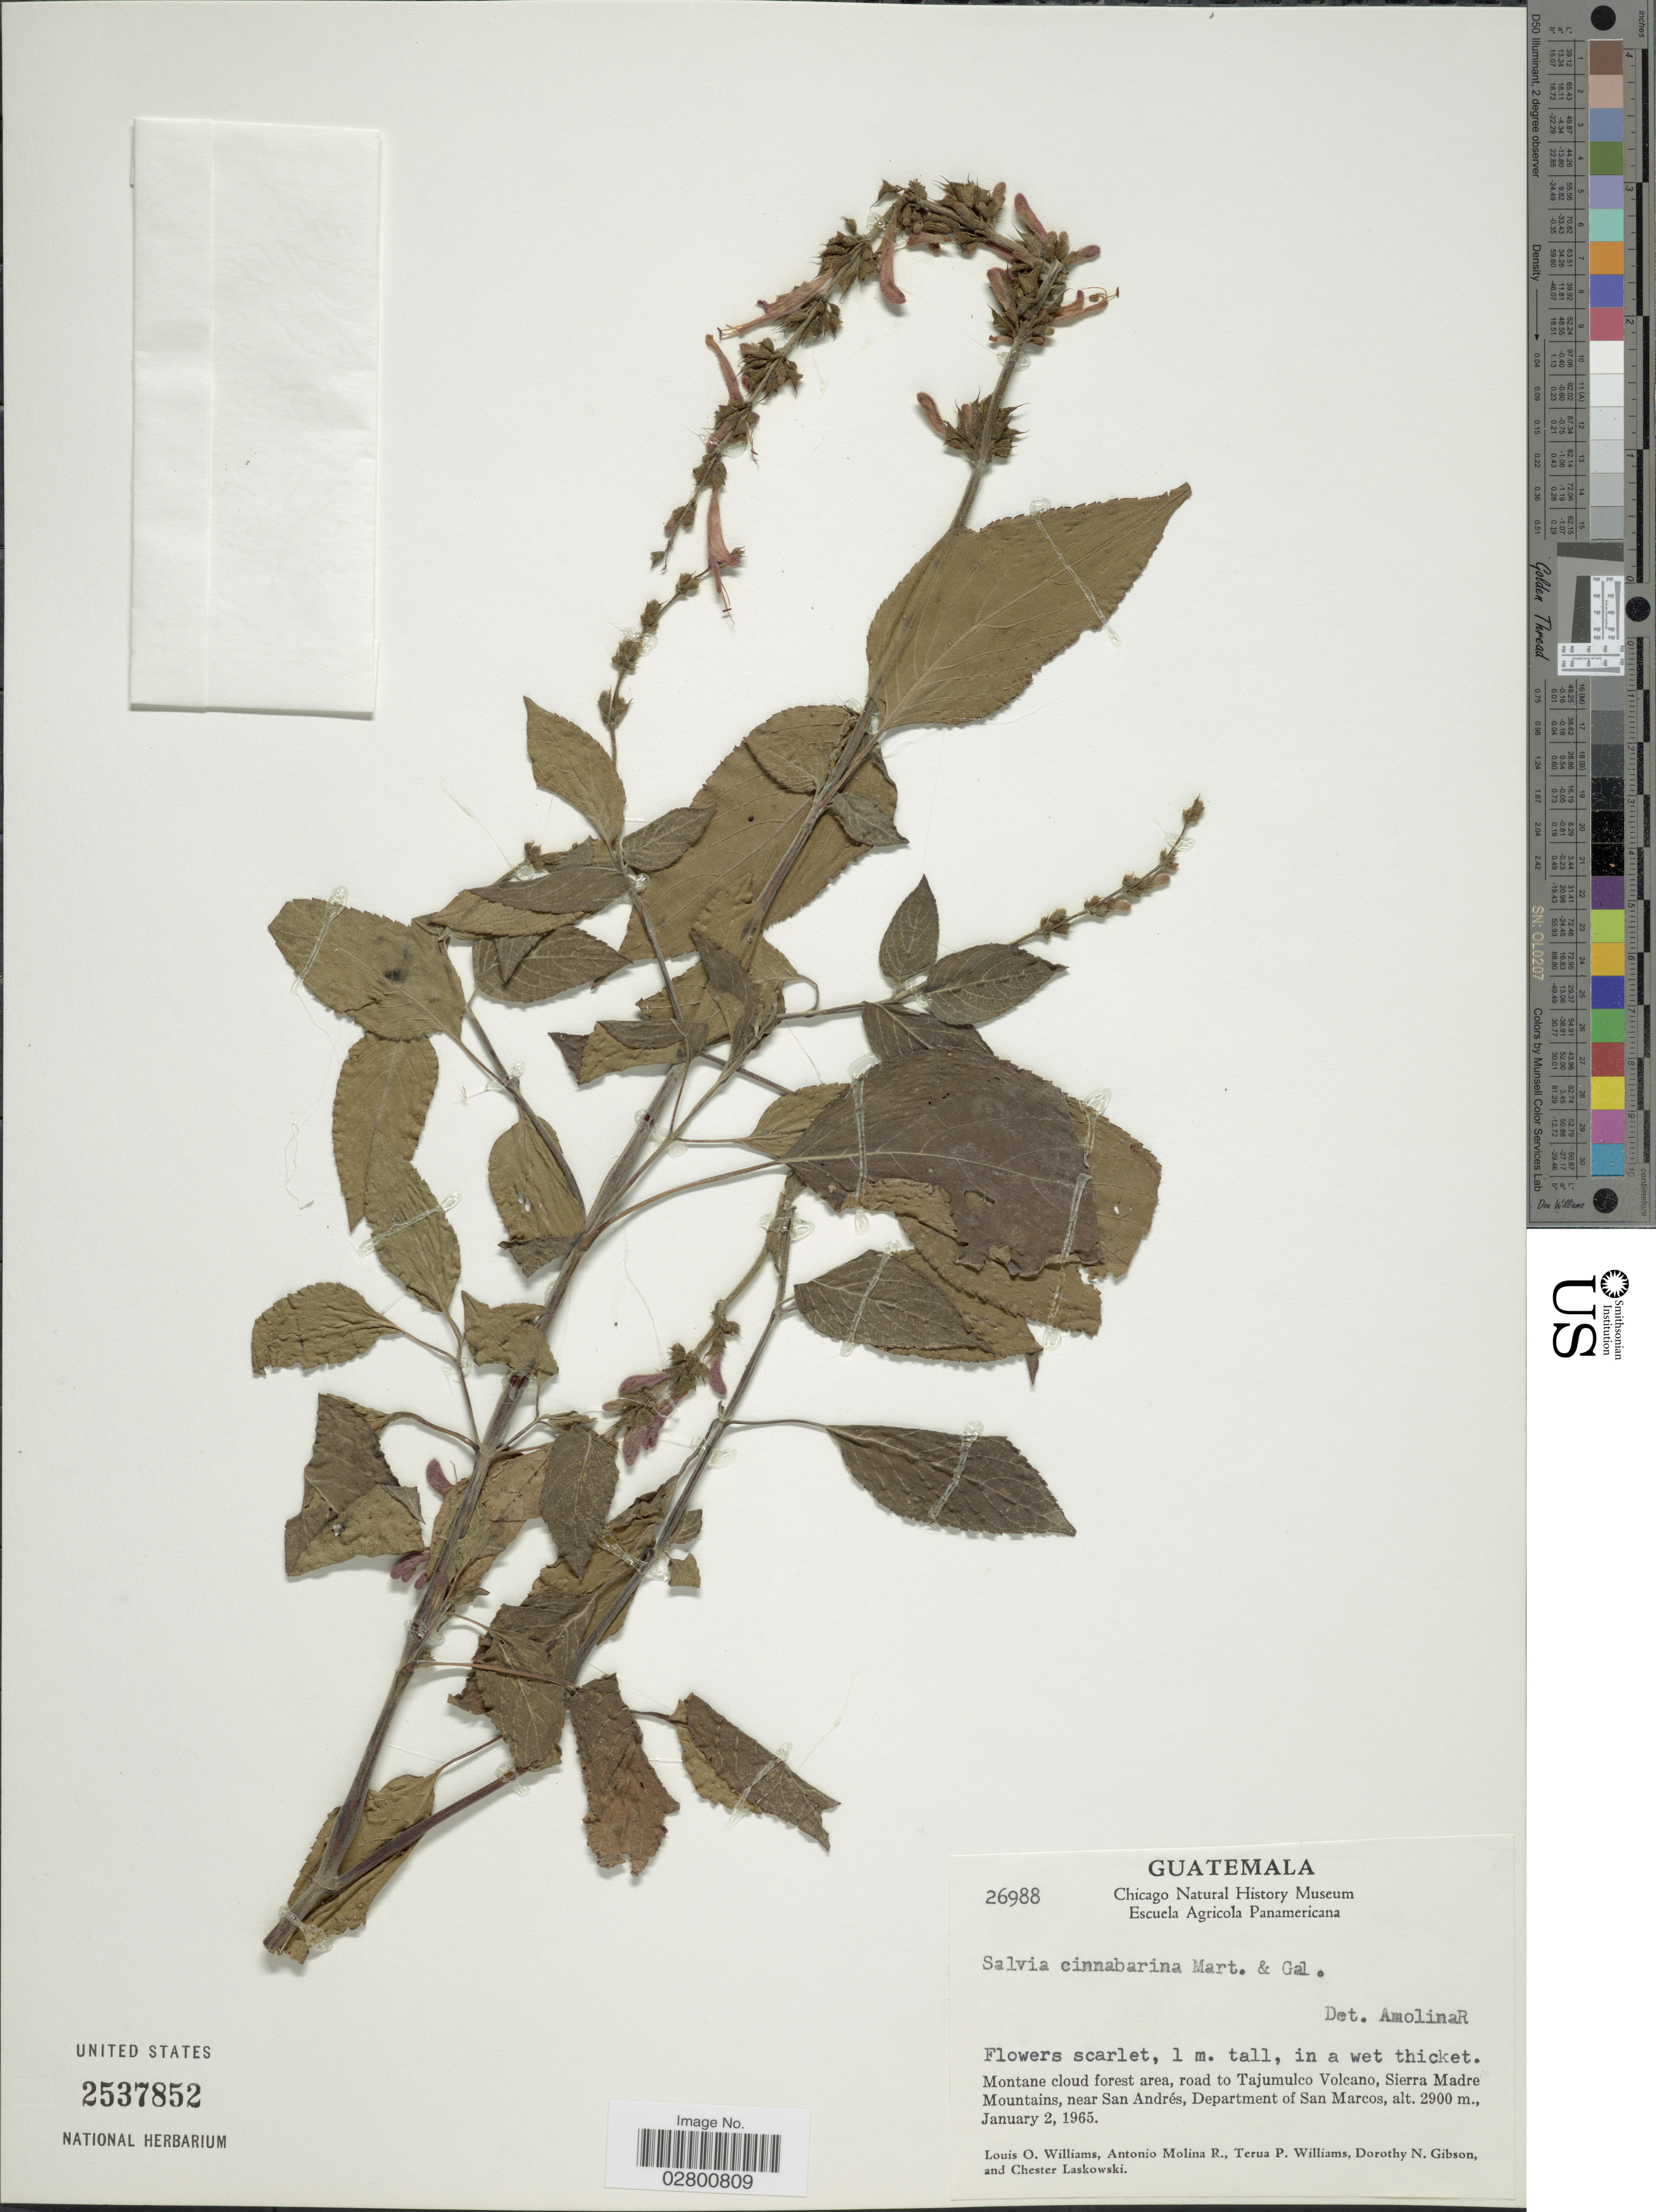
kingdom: Plantae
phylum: Tracheophyta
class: Magnoliopsida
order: Lamiales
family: Lamiaceae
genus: Salvia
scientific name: Salvia cinnabarina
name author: M. Martens & Galeotti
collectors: L. O. Williams, A. Molina R., T. Williams, D. N. Gibson & C. Laskowski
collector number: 26988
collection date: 1965-01-02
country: Guatemala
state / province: San Marcos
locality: Montane cloud forest area, road to Tajumulco Volcano, Sierra Madre Mountains, near San Andrés, Department of San Marcos.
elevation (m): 2900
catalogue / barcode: US 2537852